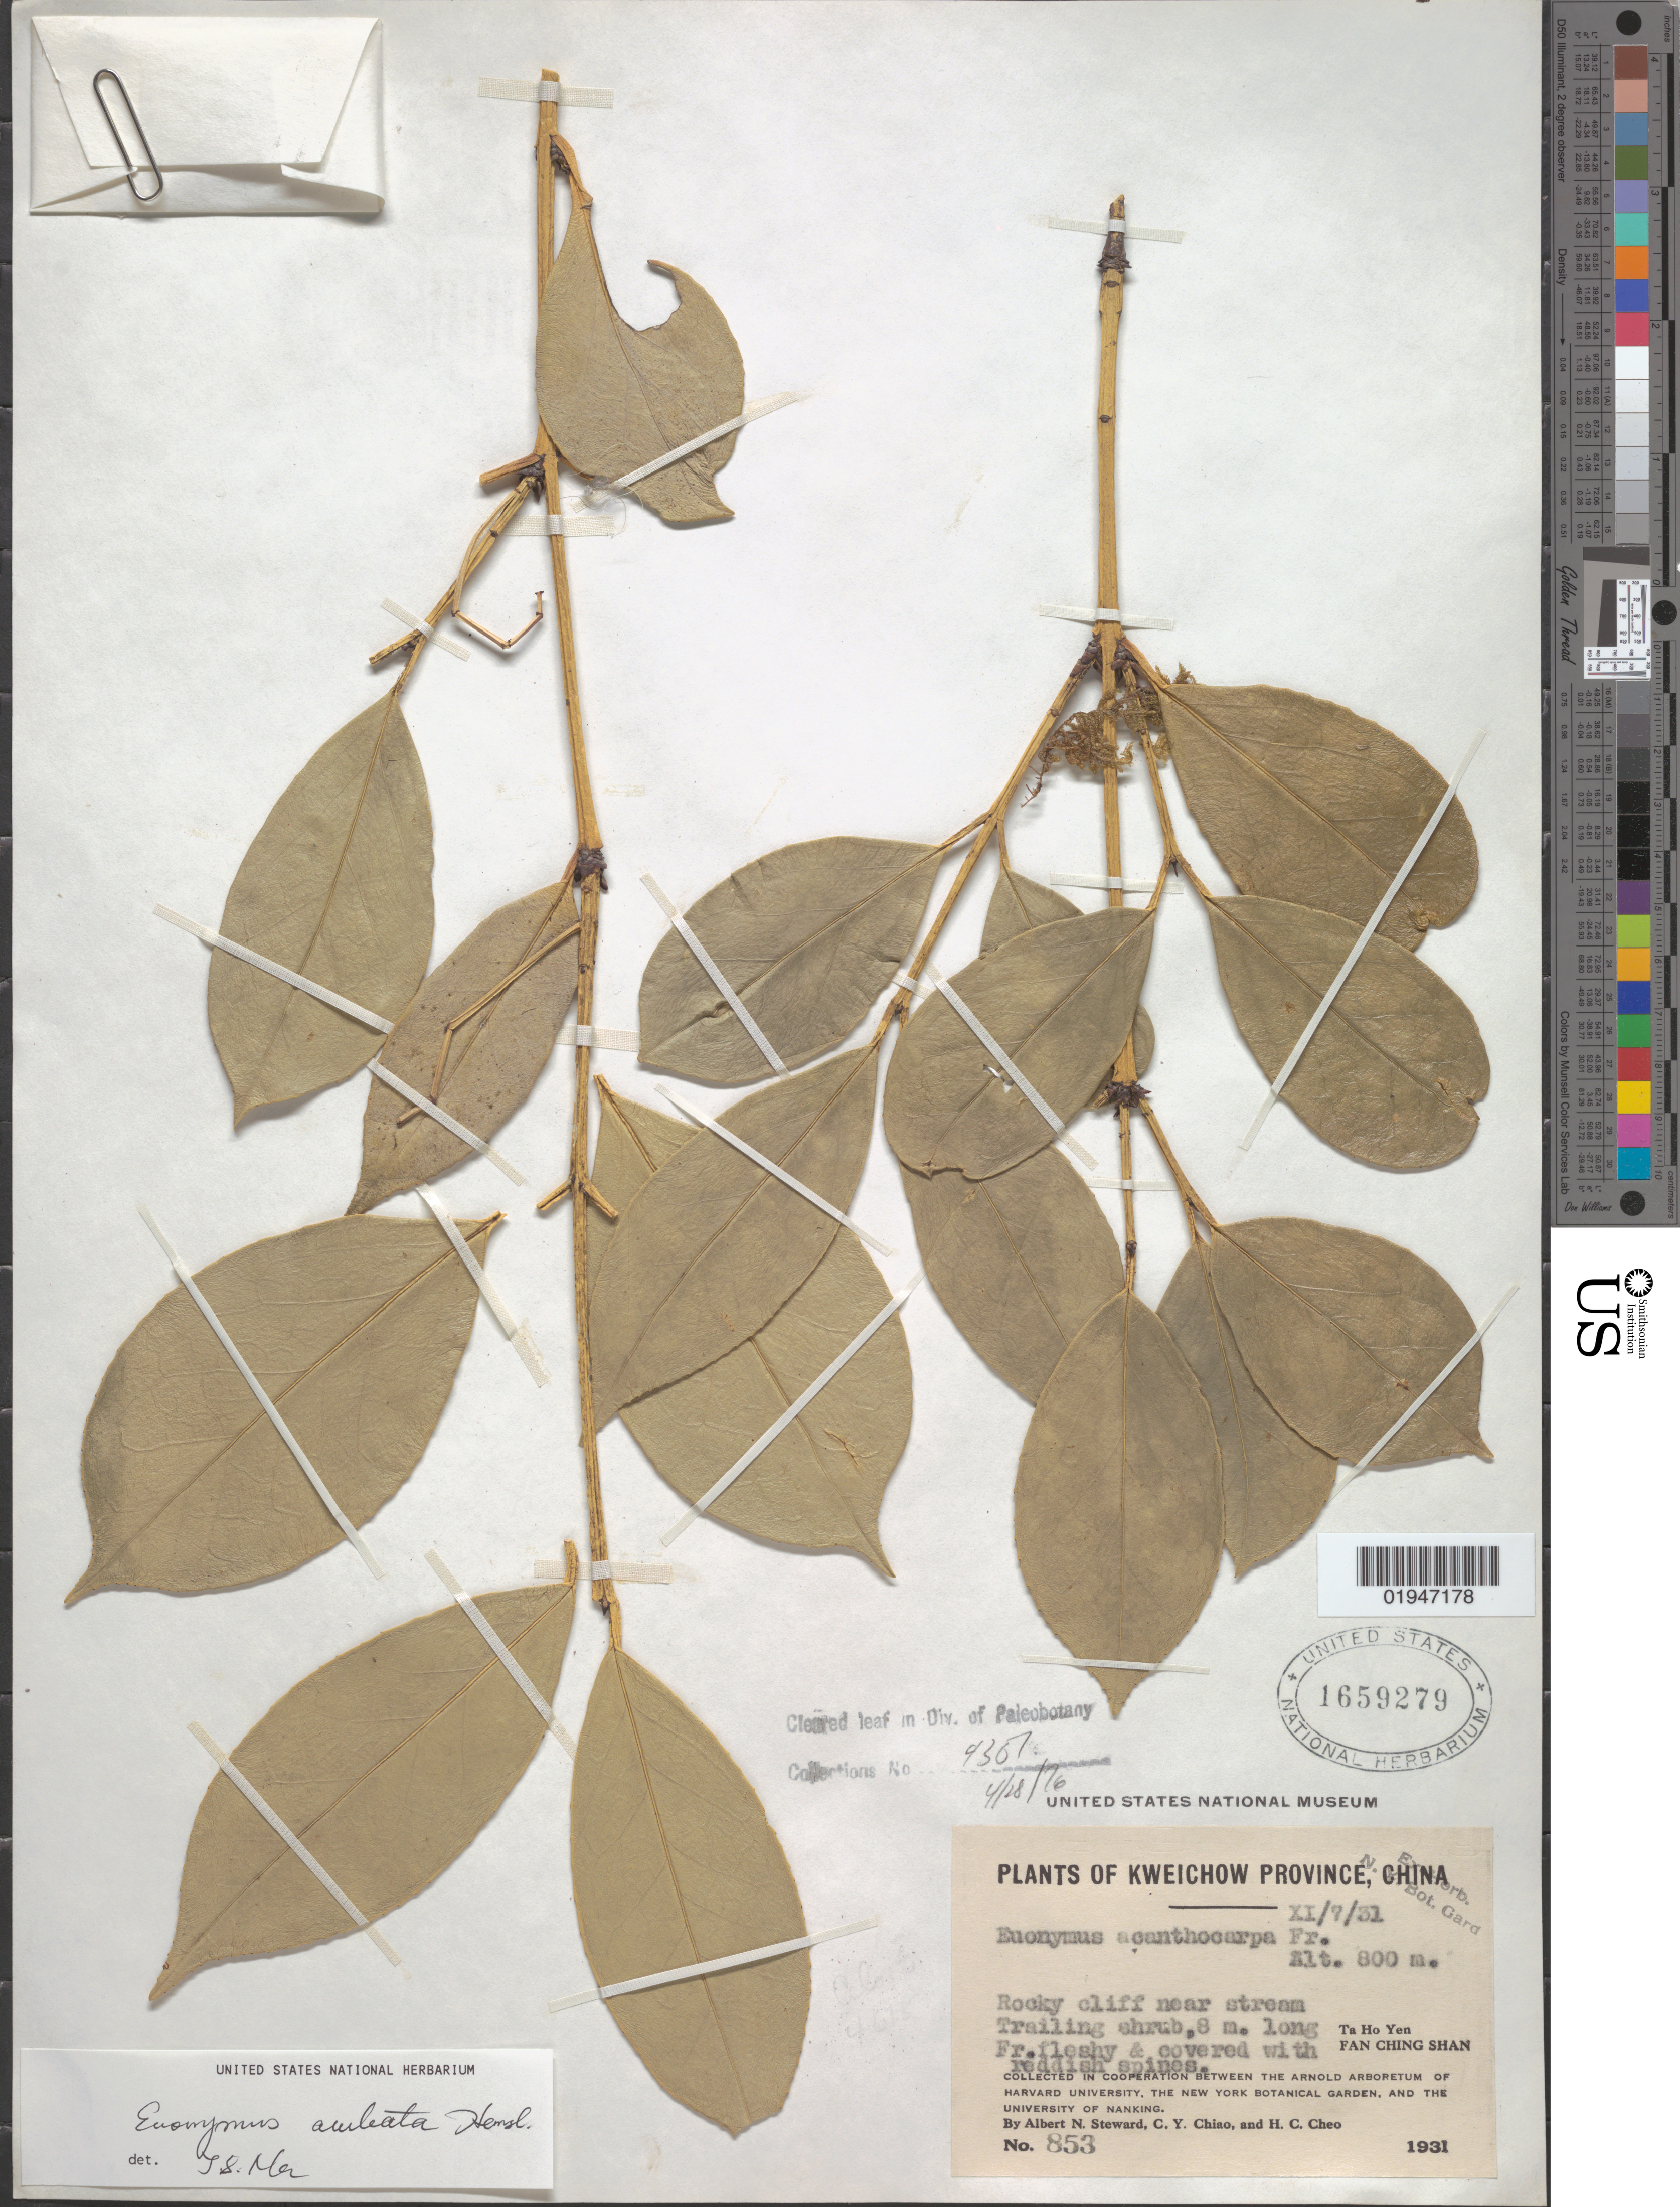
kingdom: Plantae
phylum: Tracheophyta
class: Magnoliopsida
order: Celastrales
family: Celastraceae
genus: Euonymus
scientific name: Euonymus aculeatus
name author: Hemsl.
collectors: A. Steward, C. Y. Chiao & H. Cheo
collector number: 853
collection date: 1931-11-07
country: China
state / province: Guizhou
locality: Kweichow [Guizhou] Province, Ta Ho Yen, Fan Ching Shan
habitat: Rocky cliff near stream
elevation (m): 800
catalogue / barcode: US 1659279